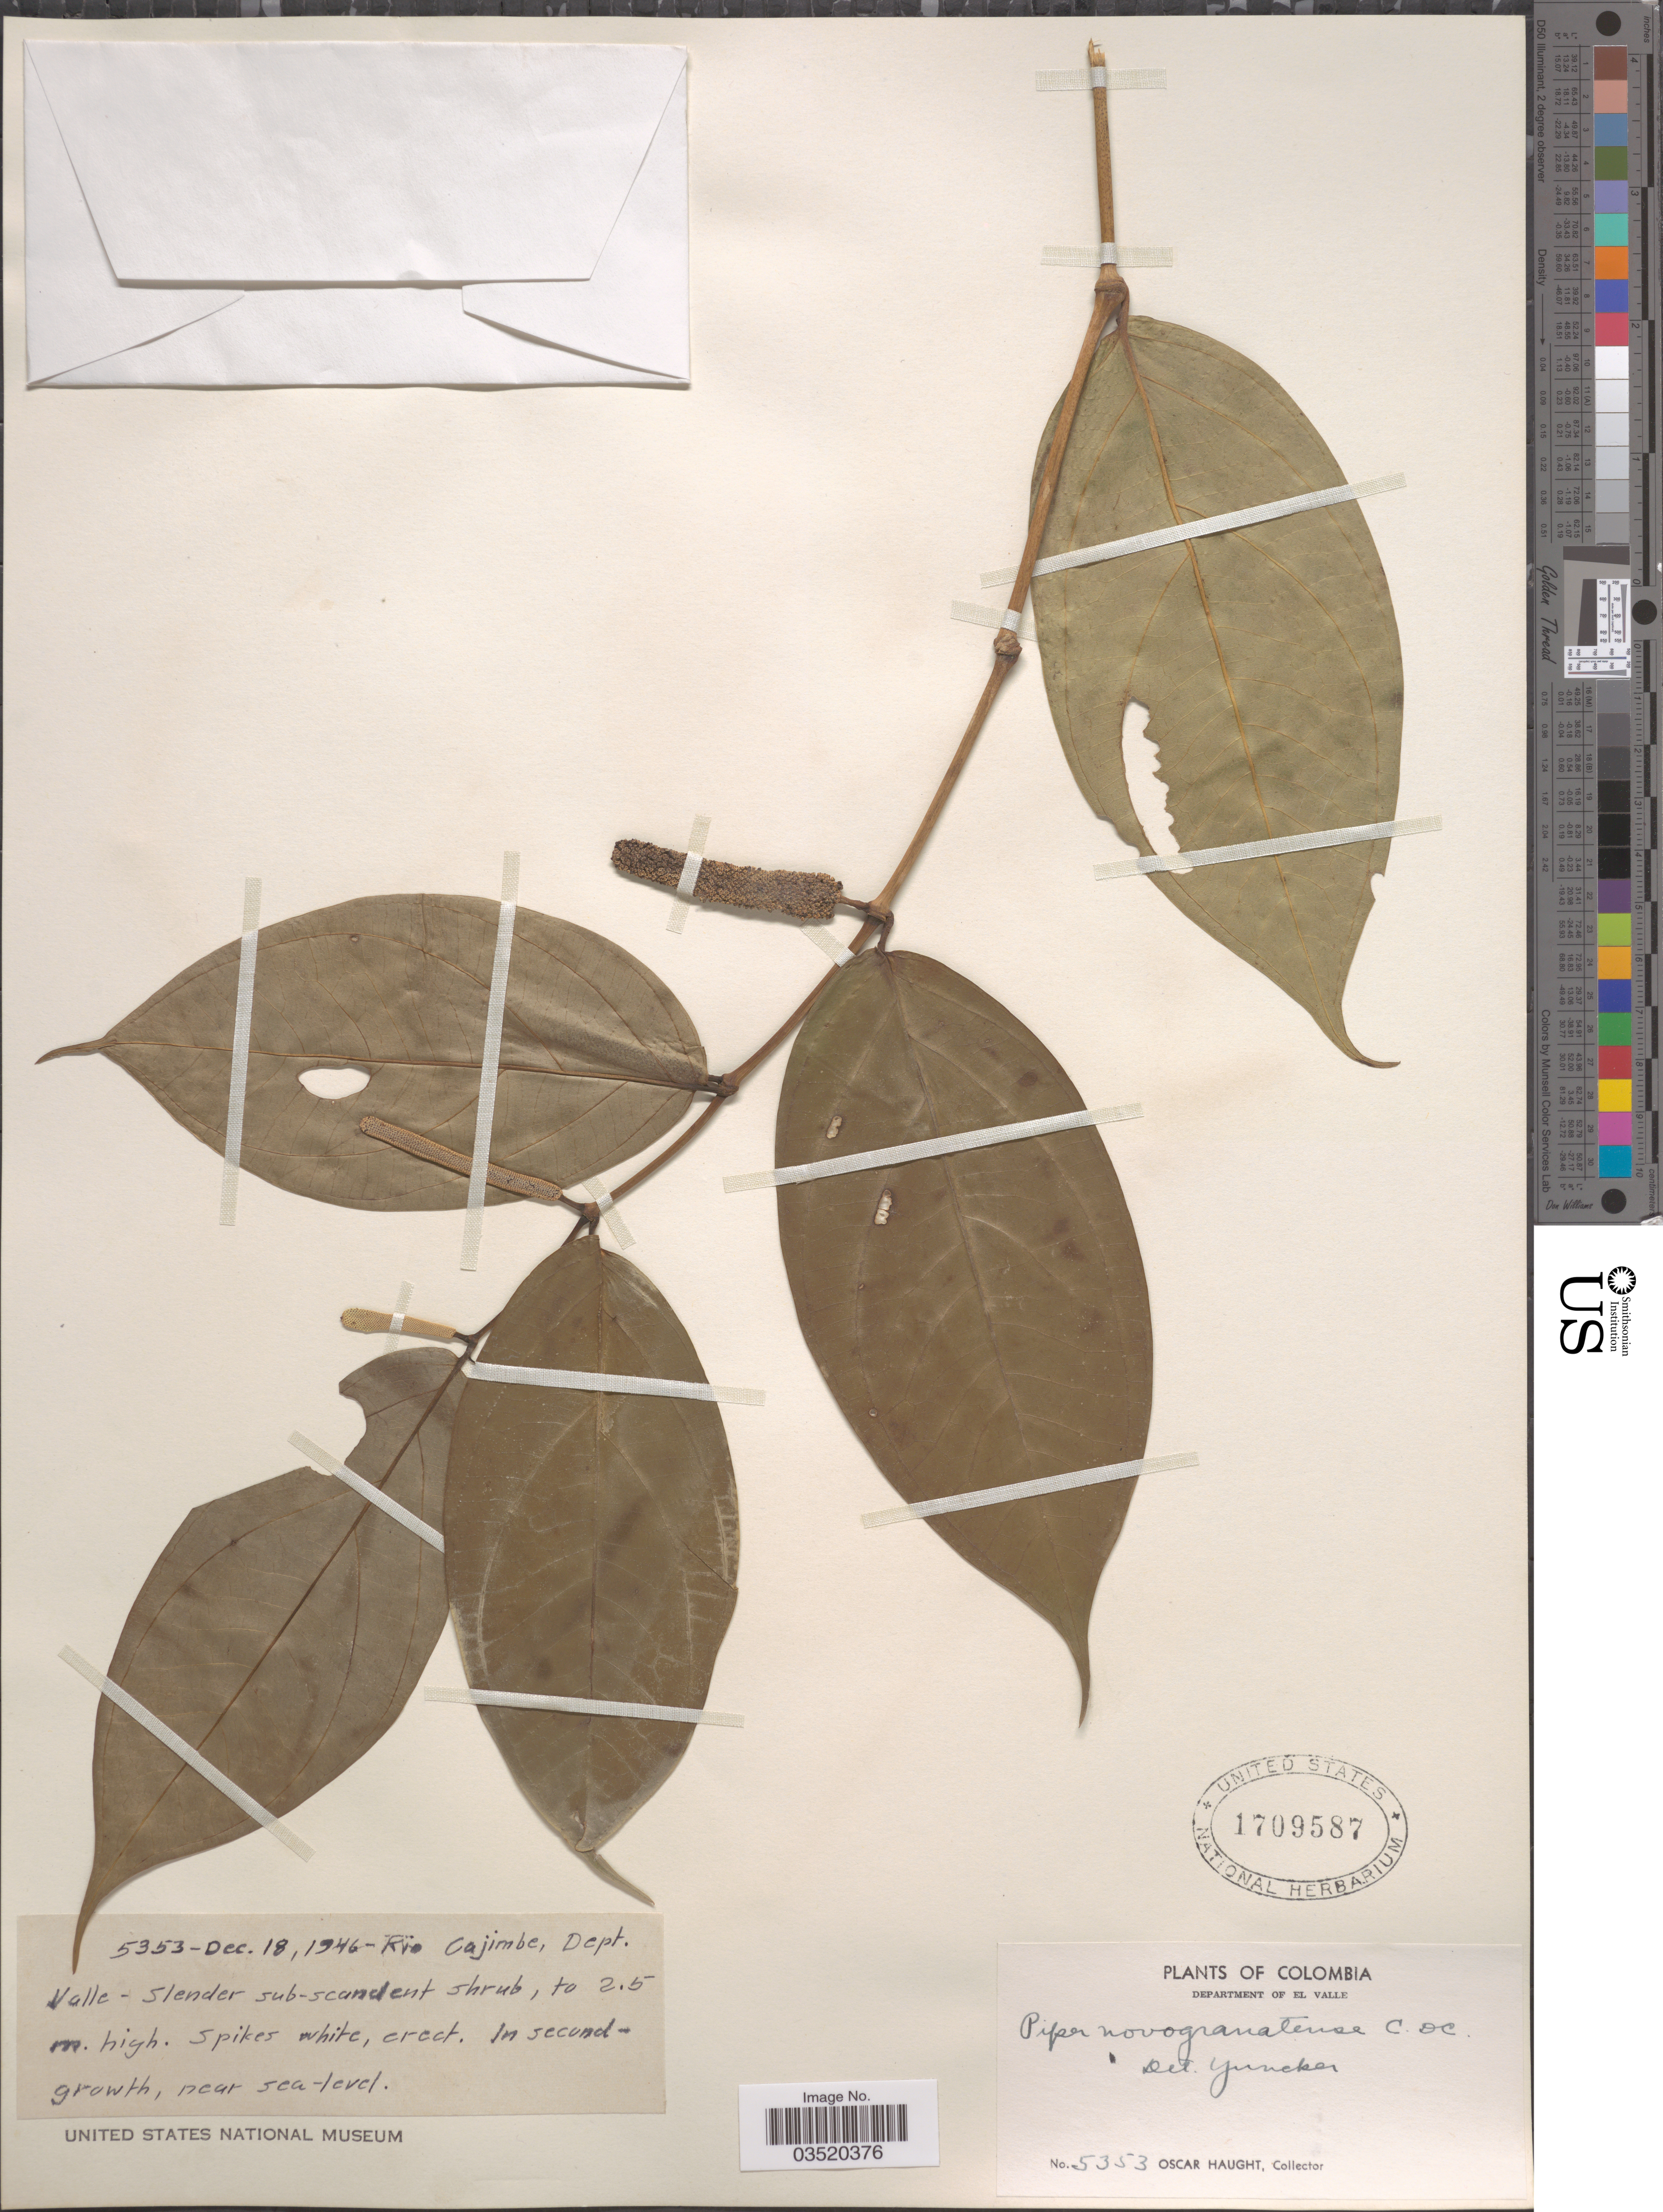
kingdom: Plantae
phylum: Tracheophyta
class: Magnoliopsida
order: Piperales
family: Piperaceae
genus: Piper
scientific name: Piper novo-granatense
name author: C. DC.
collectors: O. Haught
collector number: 5353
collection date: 1946-12-18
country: Colombia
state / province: Valle del Cauca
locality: Rio Cajimbe, Department of El Valle.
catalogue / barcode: US 1709587